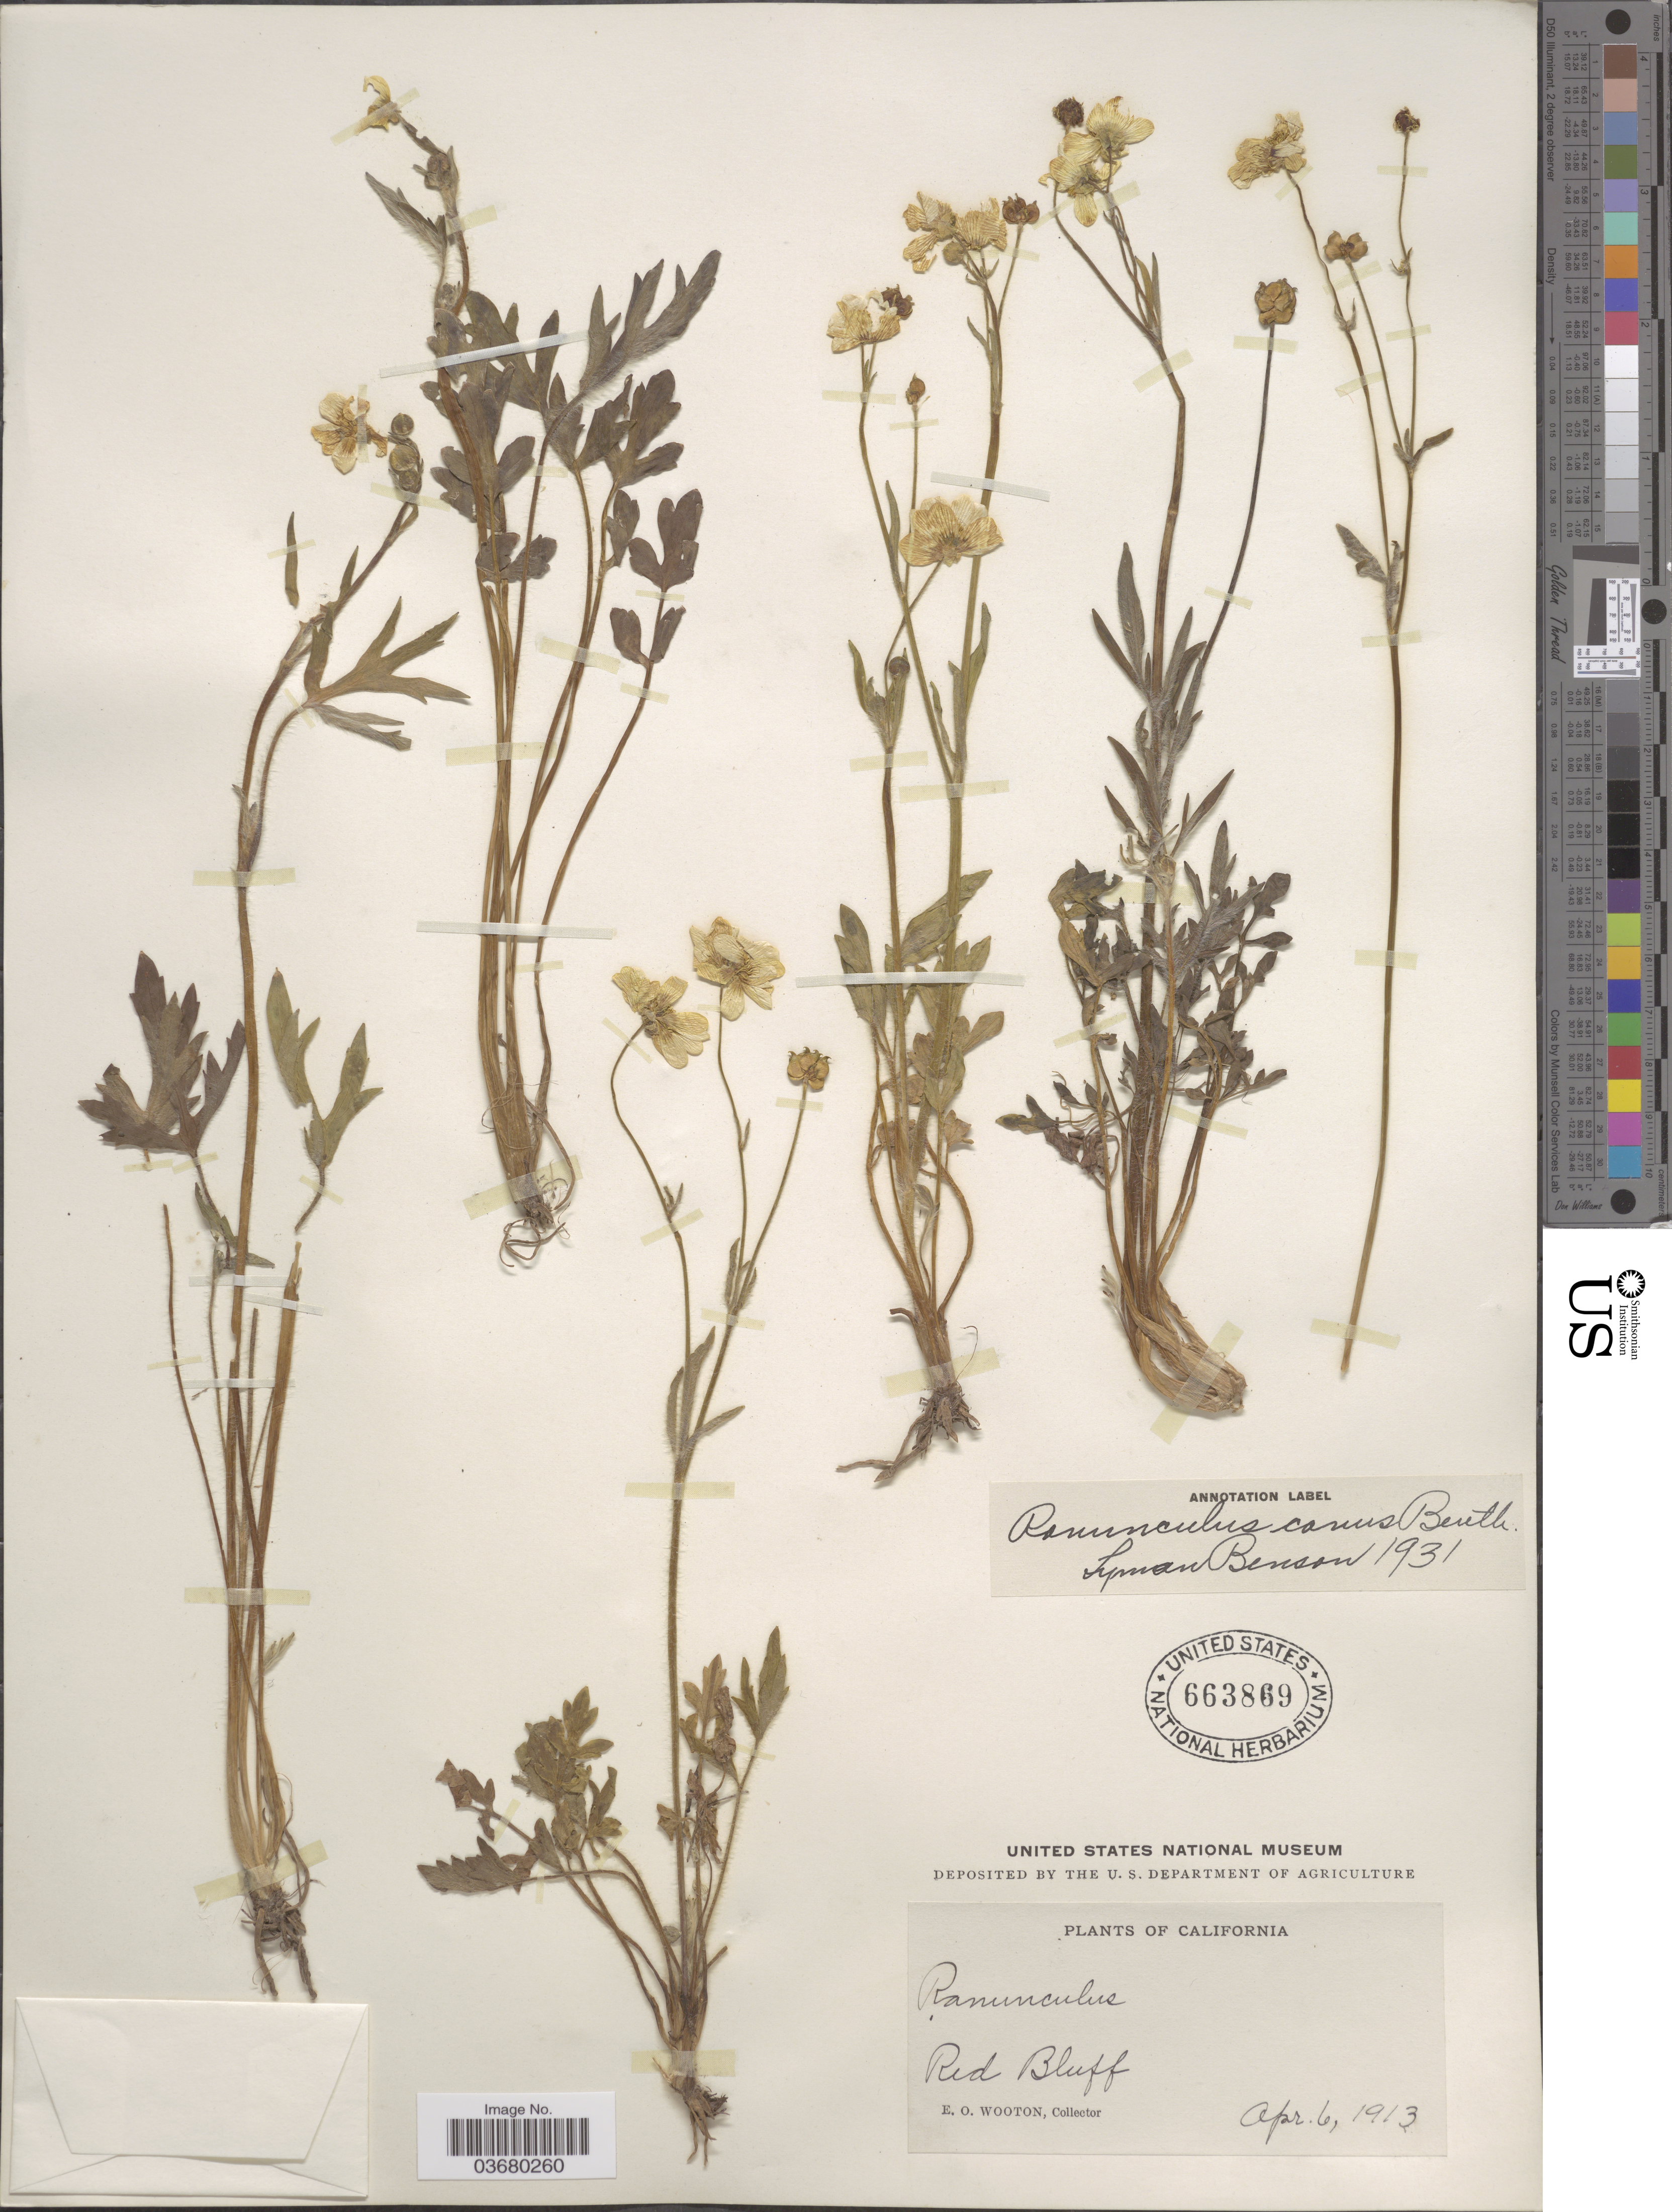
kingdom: Plantae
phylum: Tracheophyta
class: Magnoliopsida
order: Ranunculales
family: Ranunculaceae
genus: Ranunculus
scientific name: Ranunculus canus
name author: Benth.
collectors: E. O. Wooton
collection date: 1913-04-06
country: United States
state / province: California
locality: Red Bluff.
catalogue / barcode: US 663869